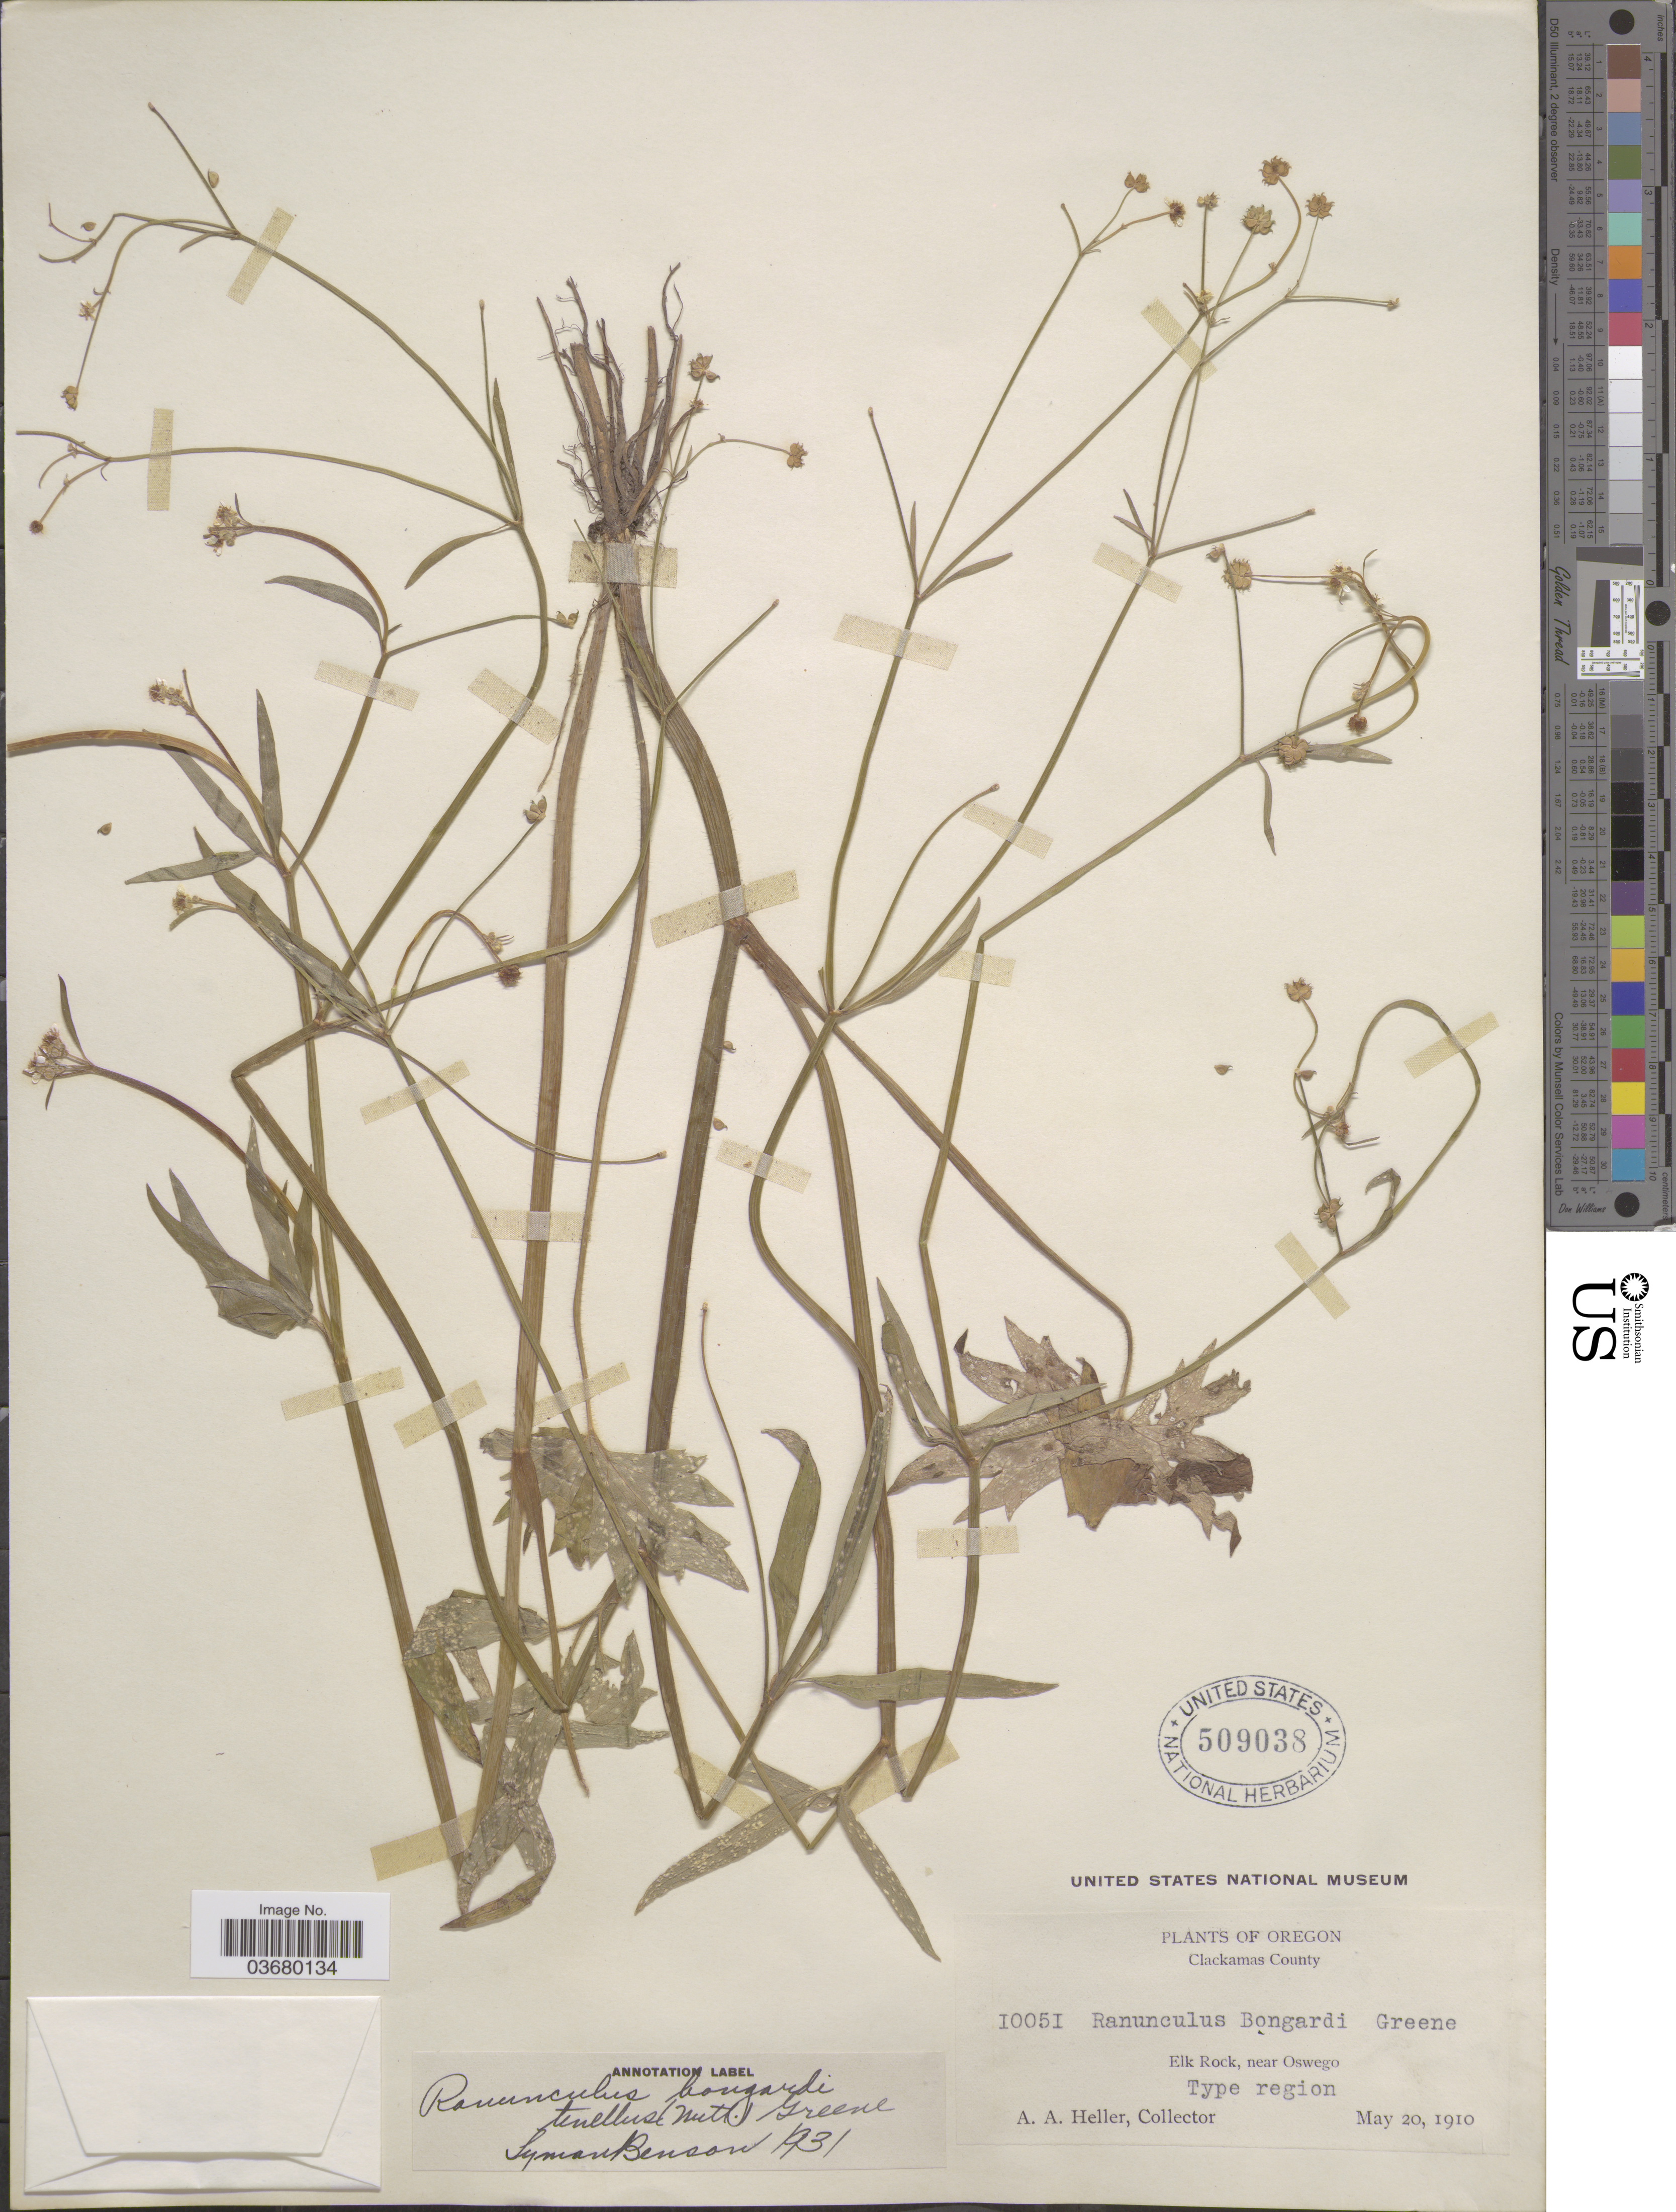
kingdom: Plantae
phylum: Tracheophyta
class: Magnoliopsida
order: Ranunculales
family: Ranunculaceae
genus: Ranunculus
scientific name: Ranunculus bongardii var. tenellus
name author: (A. Gray) Greene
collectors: A. A. Heller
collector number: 10051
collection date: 1910-05-20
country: United States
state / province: Oregon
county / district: Clackamas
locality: Clackamas County. Elk Rock, near Oswego.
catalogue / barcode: US 509038